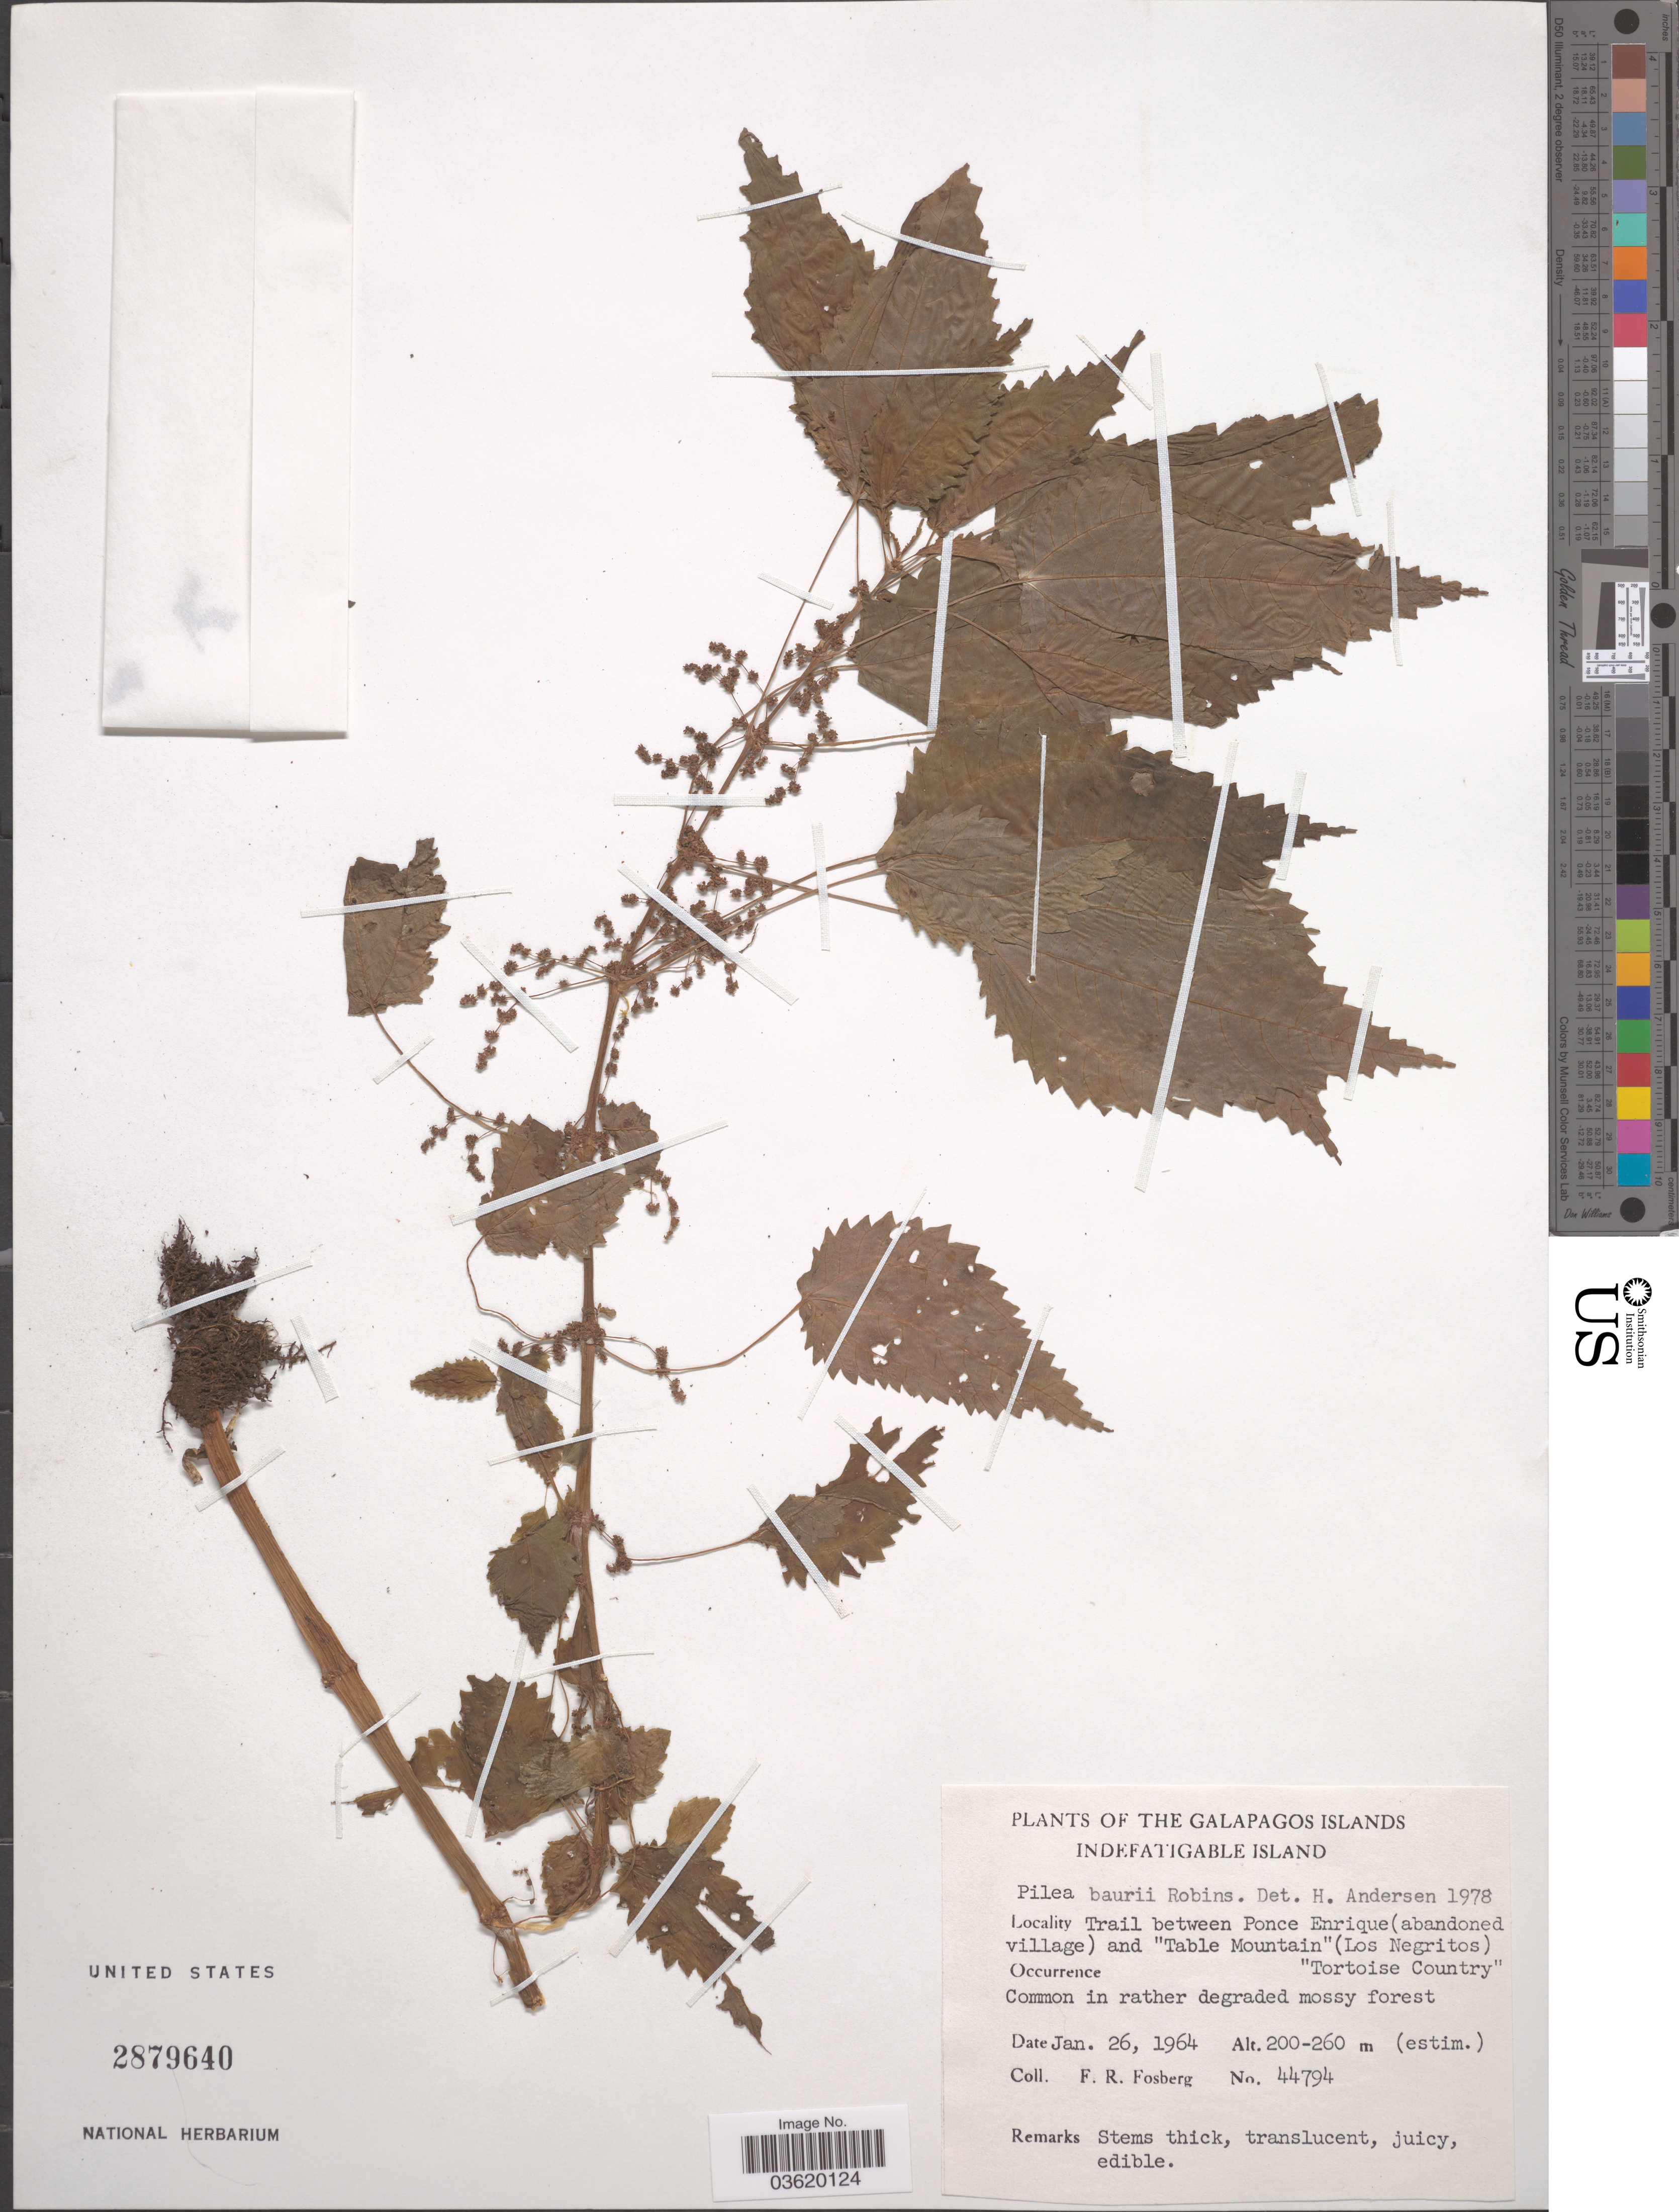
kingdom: Plantae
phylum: Tracheophyta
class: Magnoliopsida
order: Rosales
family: Urticaceae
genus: Pilea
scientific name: Pilea baurii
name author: B.L. Rob.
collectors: F. R. Fosberg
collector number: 44794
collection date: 1964-01-26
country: Ecuador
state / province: Colón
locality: The Galapagos Islands. Indefatigable Island. Trail between Ponce Enrique (abandoned village) and "Table Mountain" (Los Negritos) "Tortoise Country"/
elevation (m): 200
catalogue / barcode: US 2879640